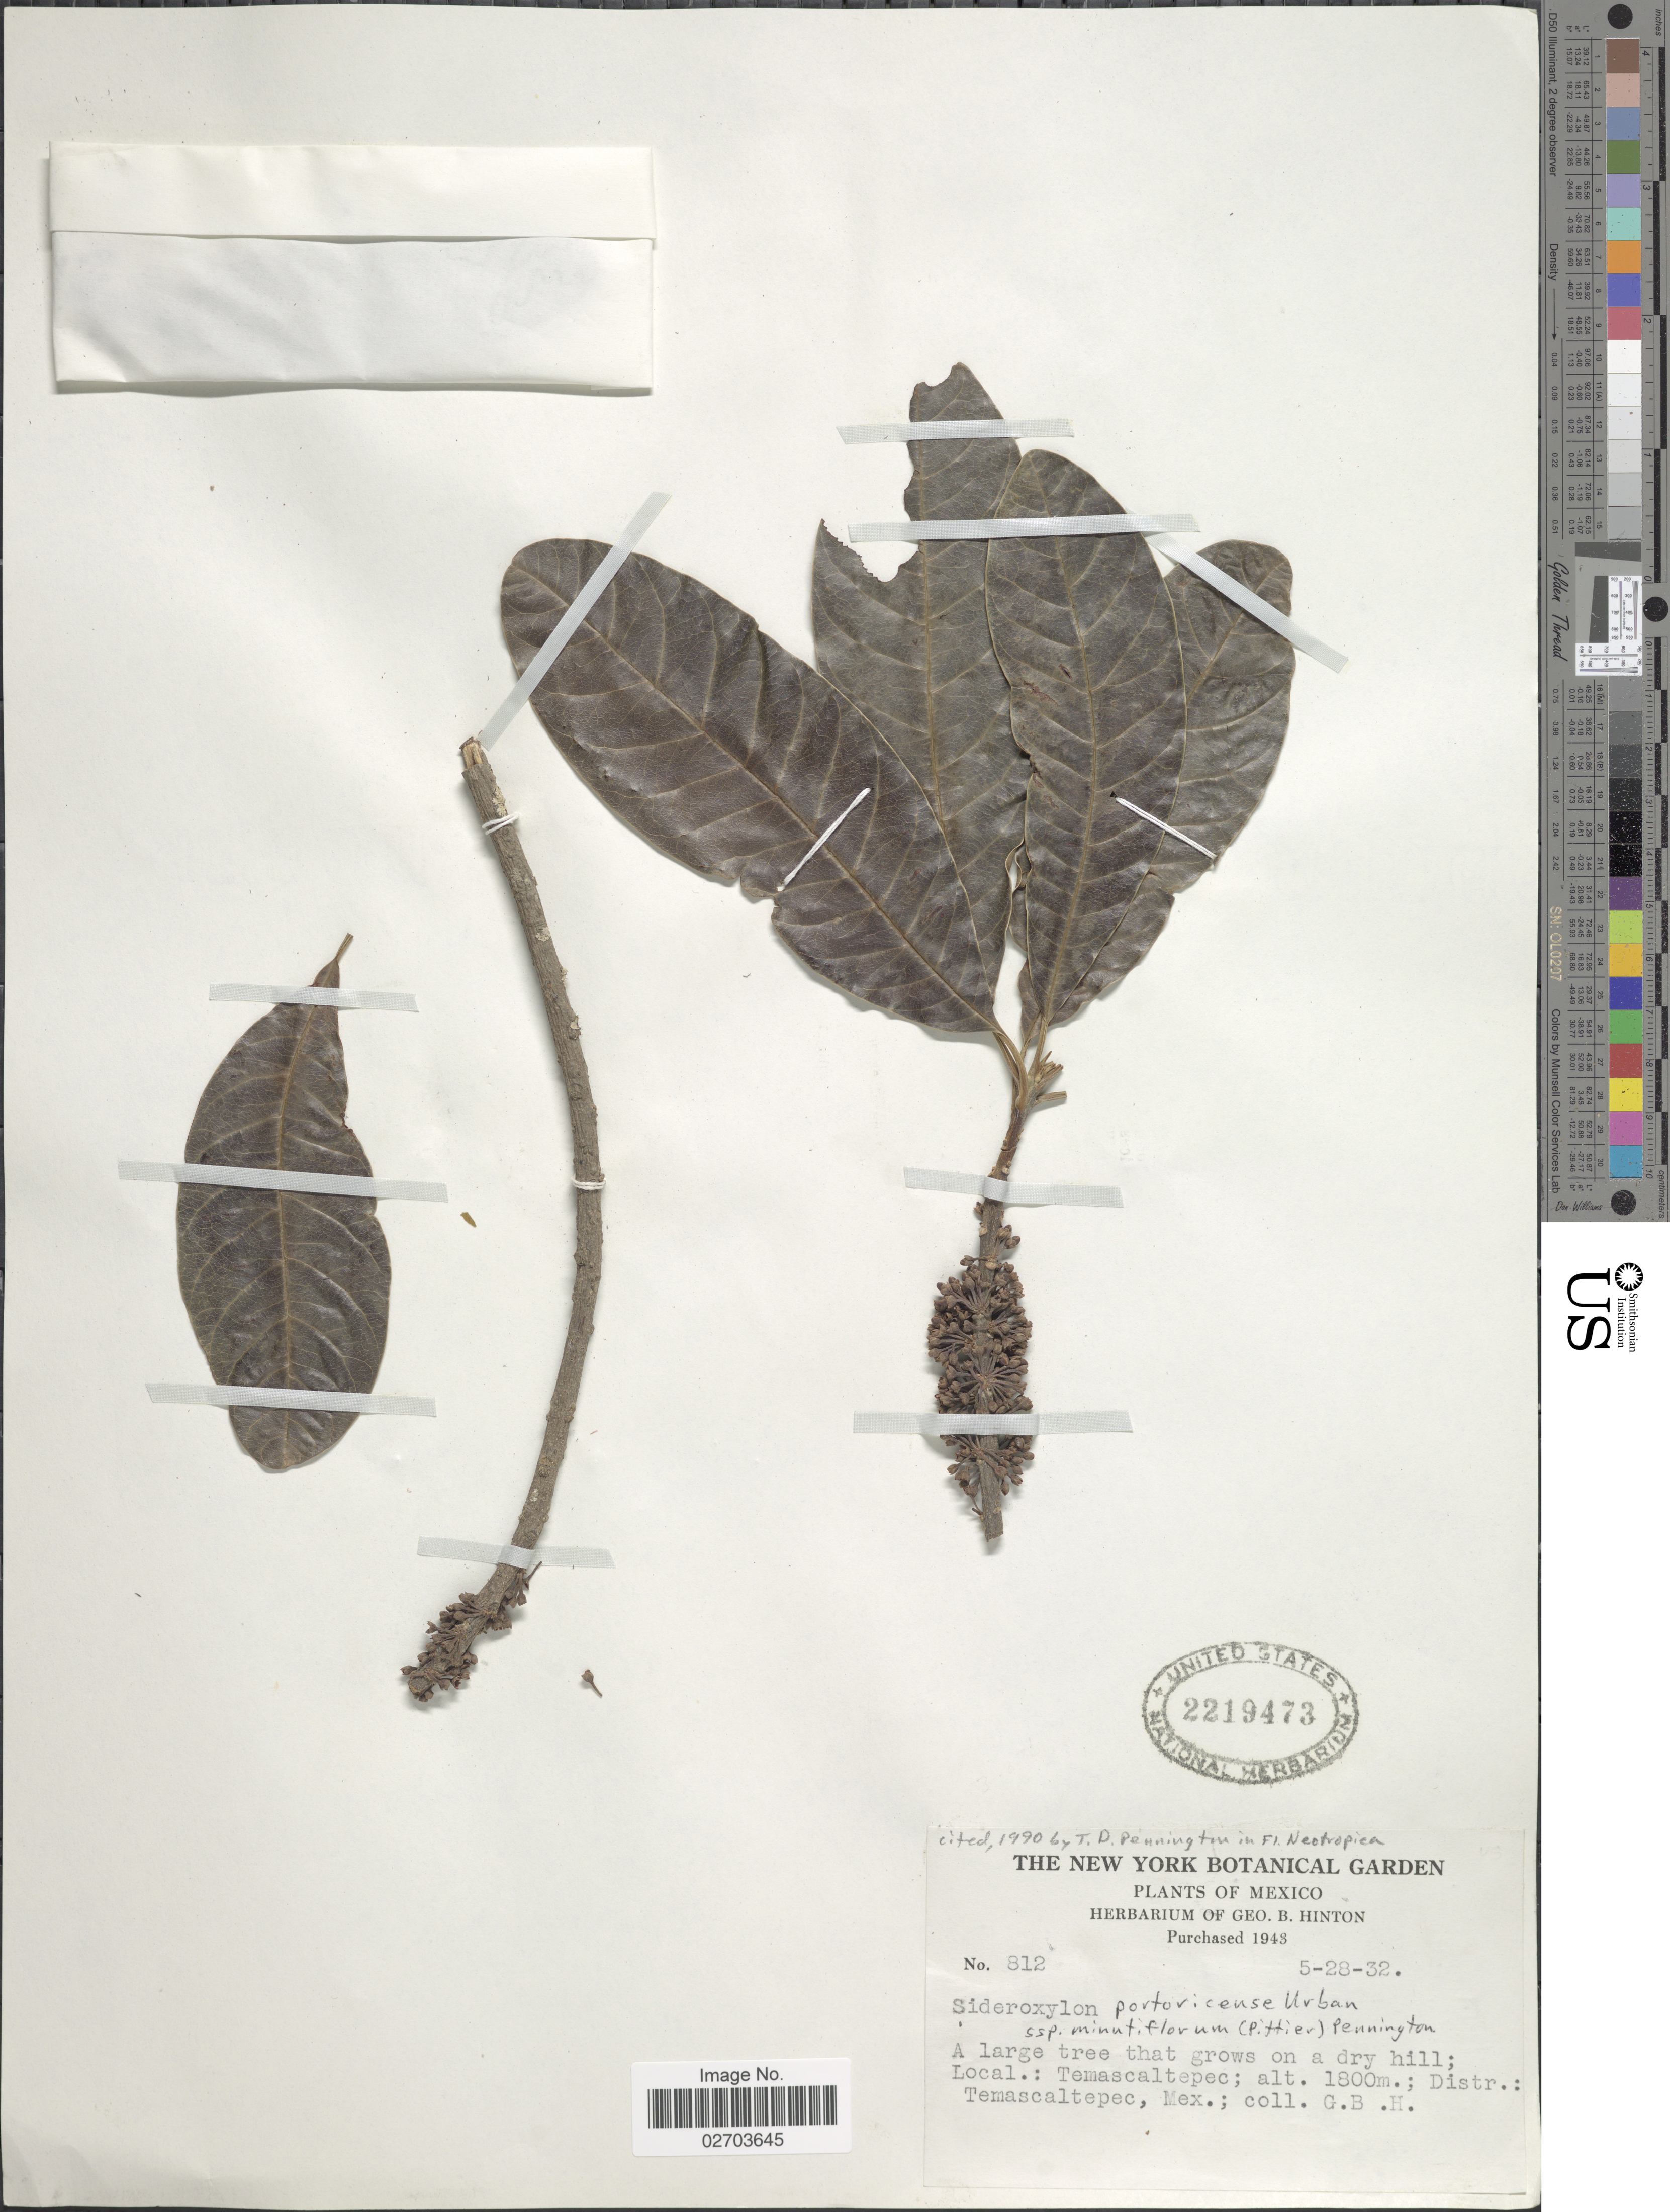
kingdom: Plantae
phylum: Tracheophyta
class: Magnoliopsida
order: Ericales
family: Sapotaceae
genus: Sideroxylon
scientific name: Sideroxylon portoricense subsp. minutiflorum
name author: (Pittier) T.D. Penn.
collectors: G. B. Hinton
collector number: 812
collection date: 1932-05-28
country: Mexico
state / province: México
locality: On a dry hill, Temascaltepec, Distr.: Temascaltepec.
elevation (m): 1800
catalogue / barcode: US 2219473